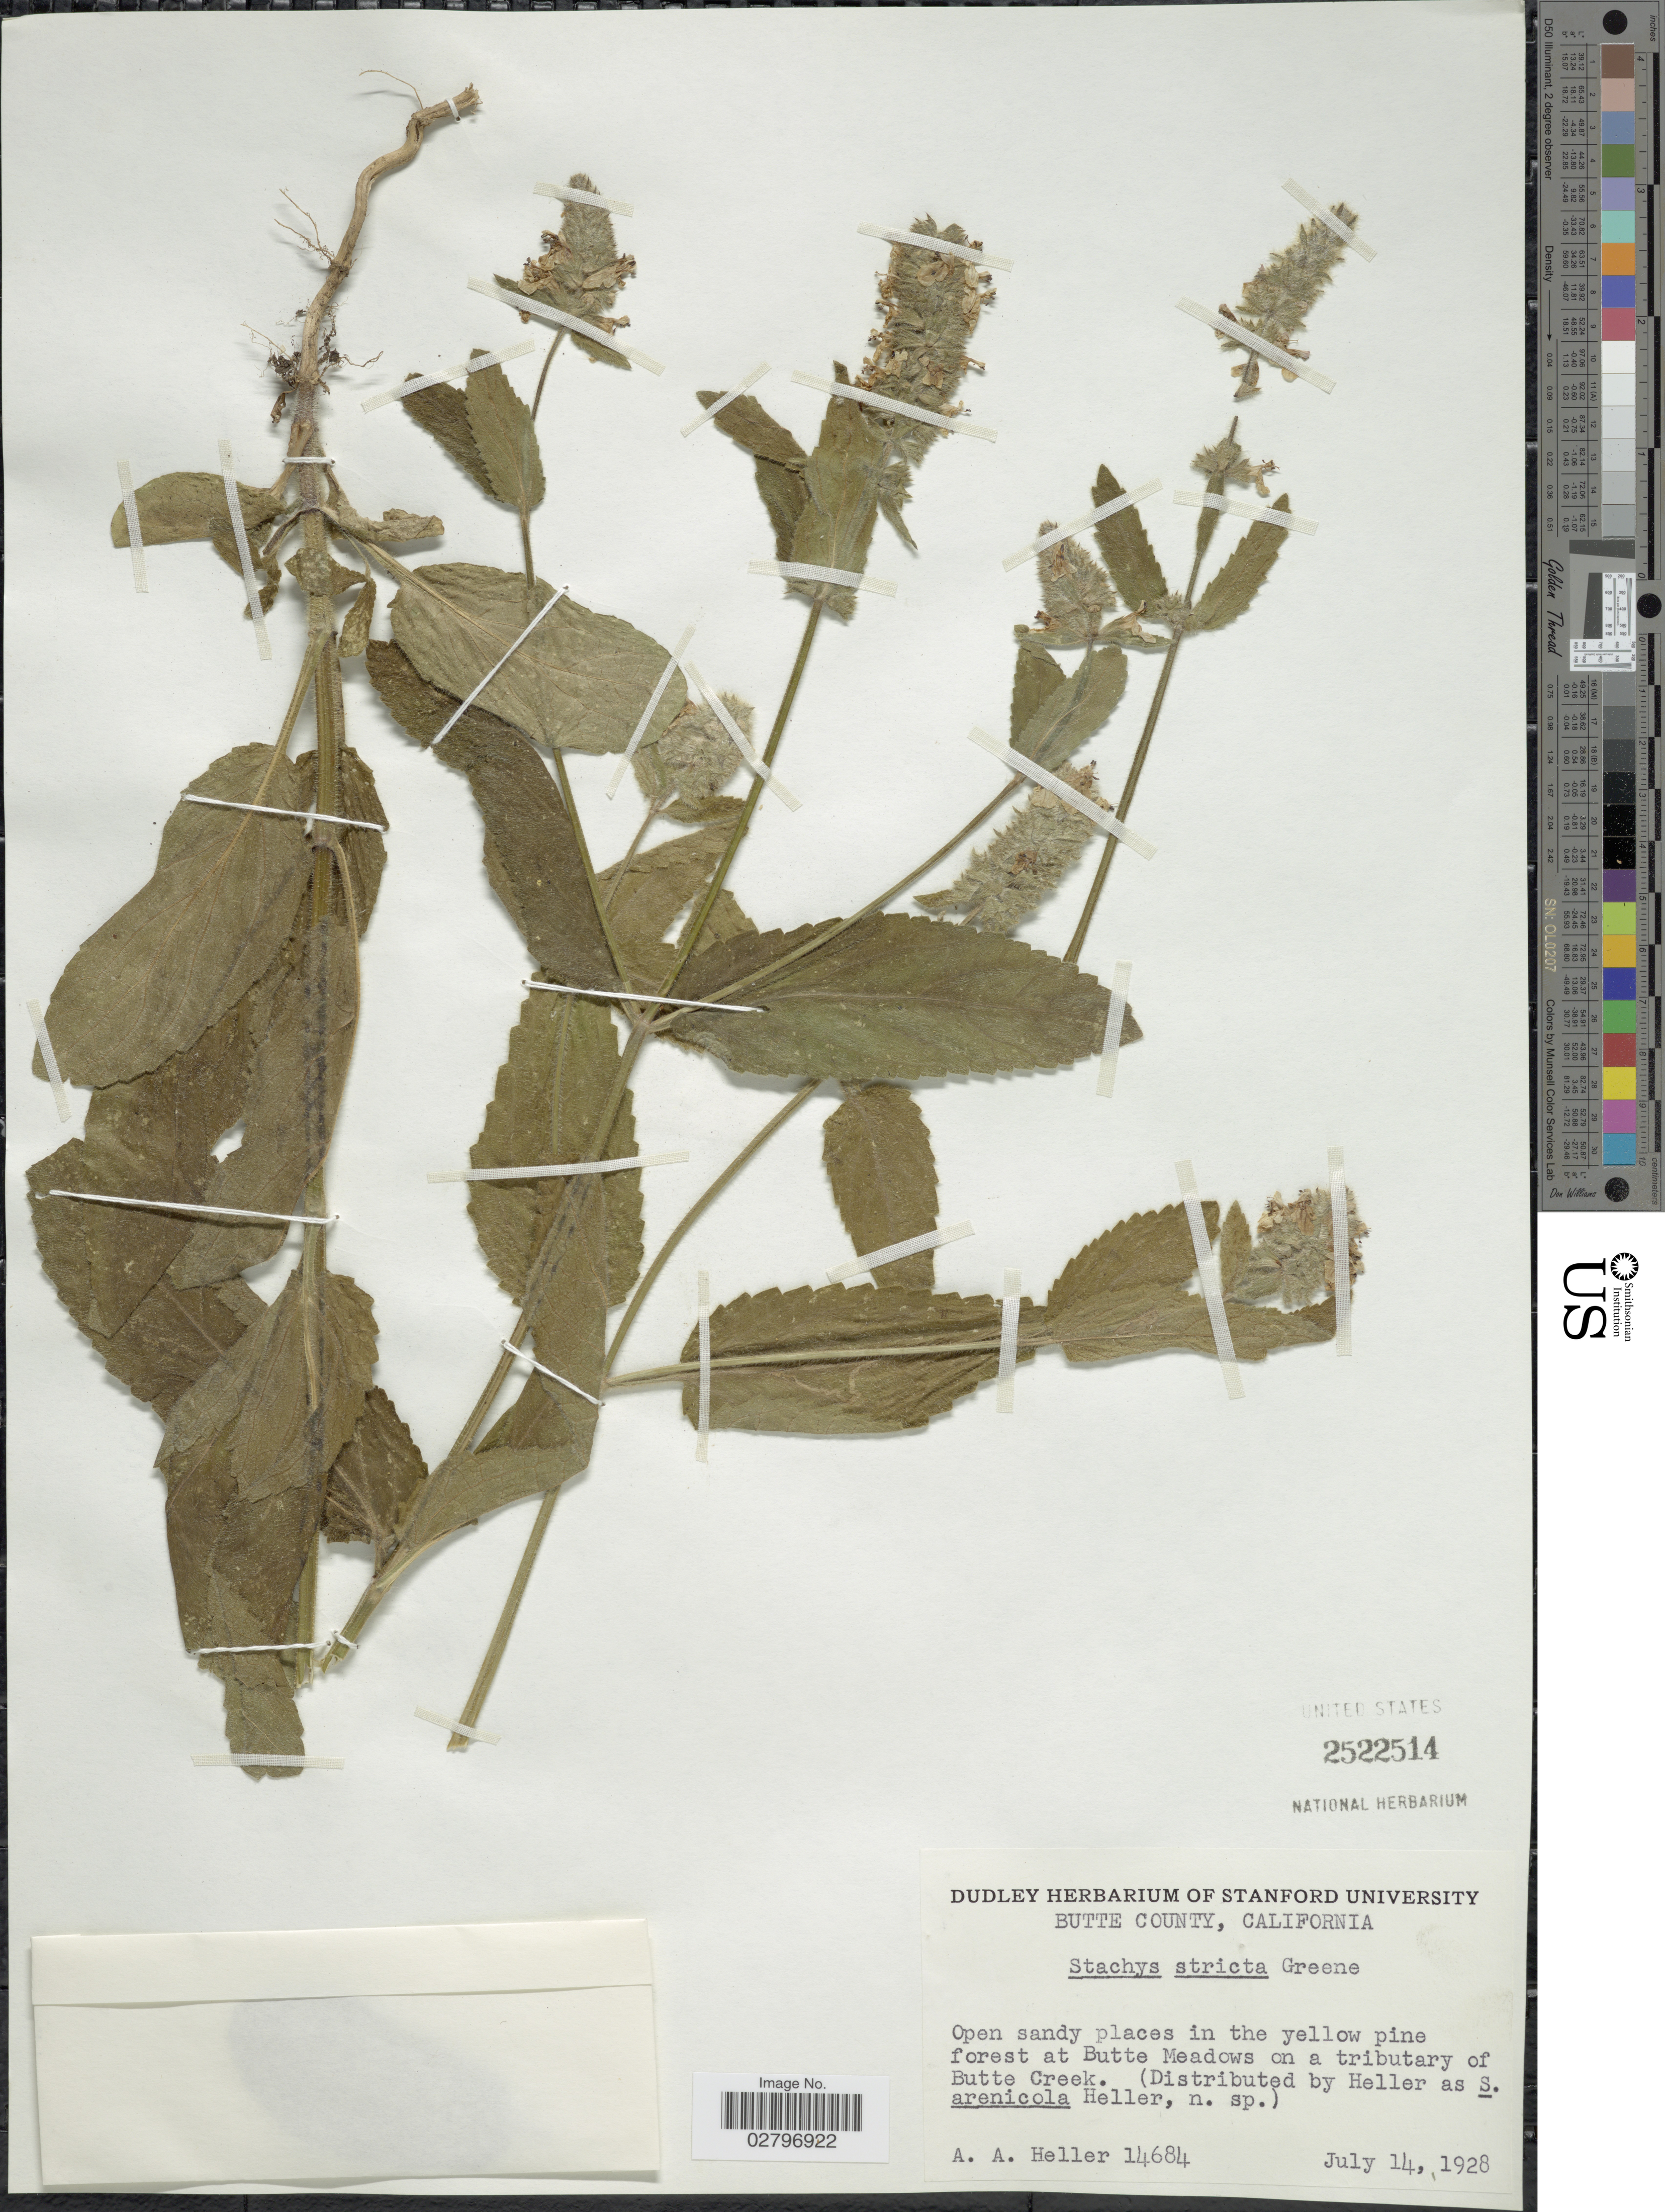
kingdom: Plantae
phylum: Tracheophyta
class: Magnoliopsida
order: Lamiales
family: Lamiaceae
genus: Stachys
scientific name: Stachys stricta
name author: Greene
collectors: A. A. Heller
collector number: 14684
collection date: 1928-07-14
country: United States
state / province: California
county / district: Butte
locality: Butte County, California, Open sandy places in the yellow pine forest at Butte Meadows on a tributary of Butte Creek.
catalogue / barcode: US 2522514